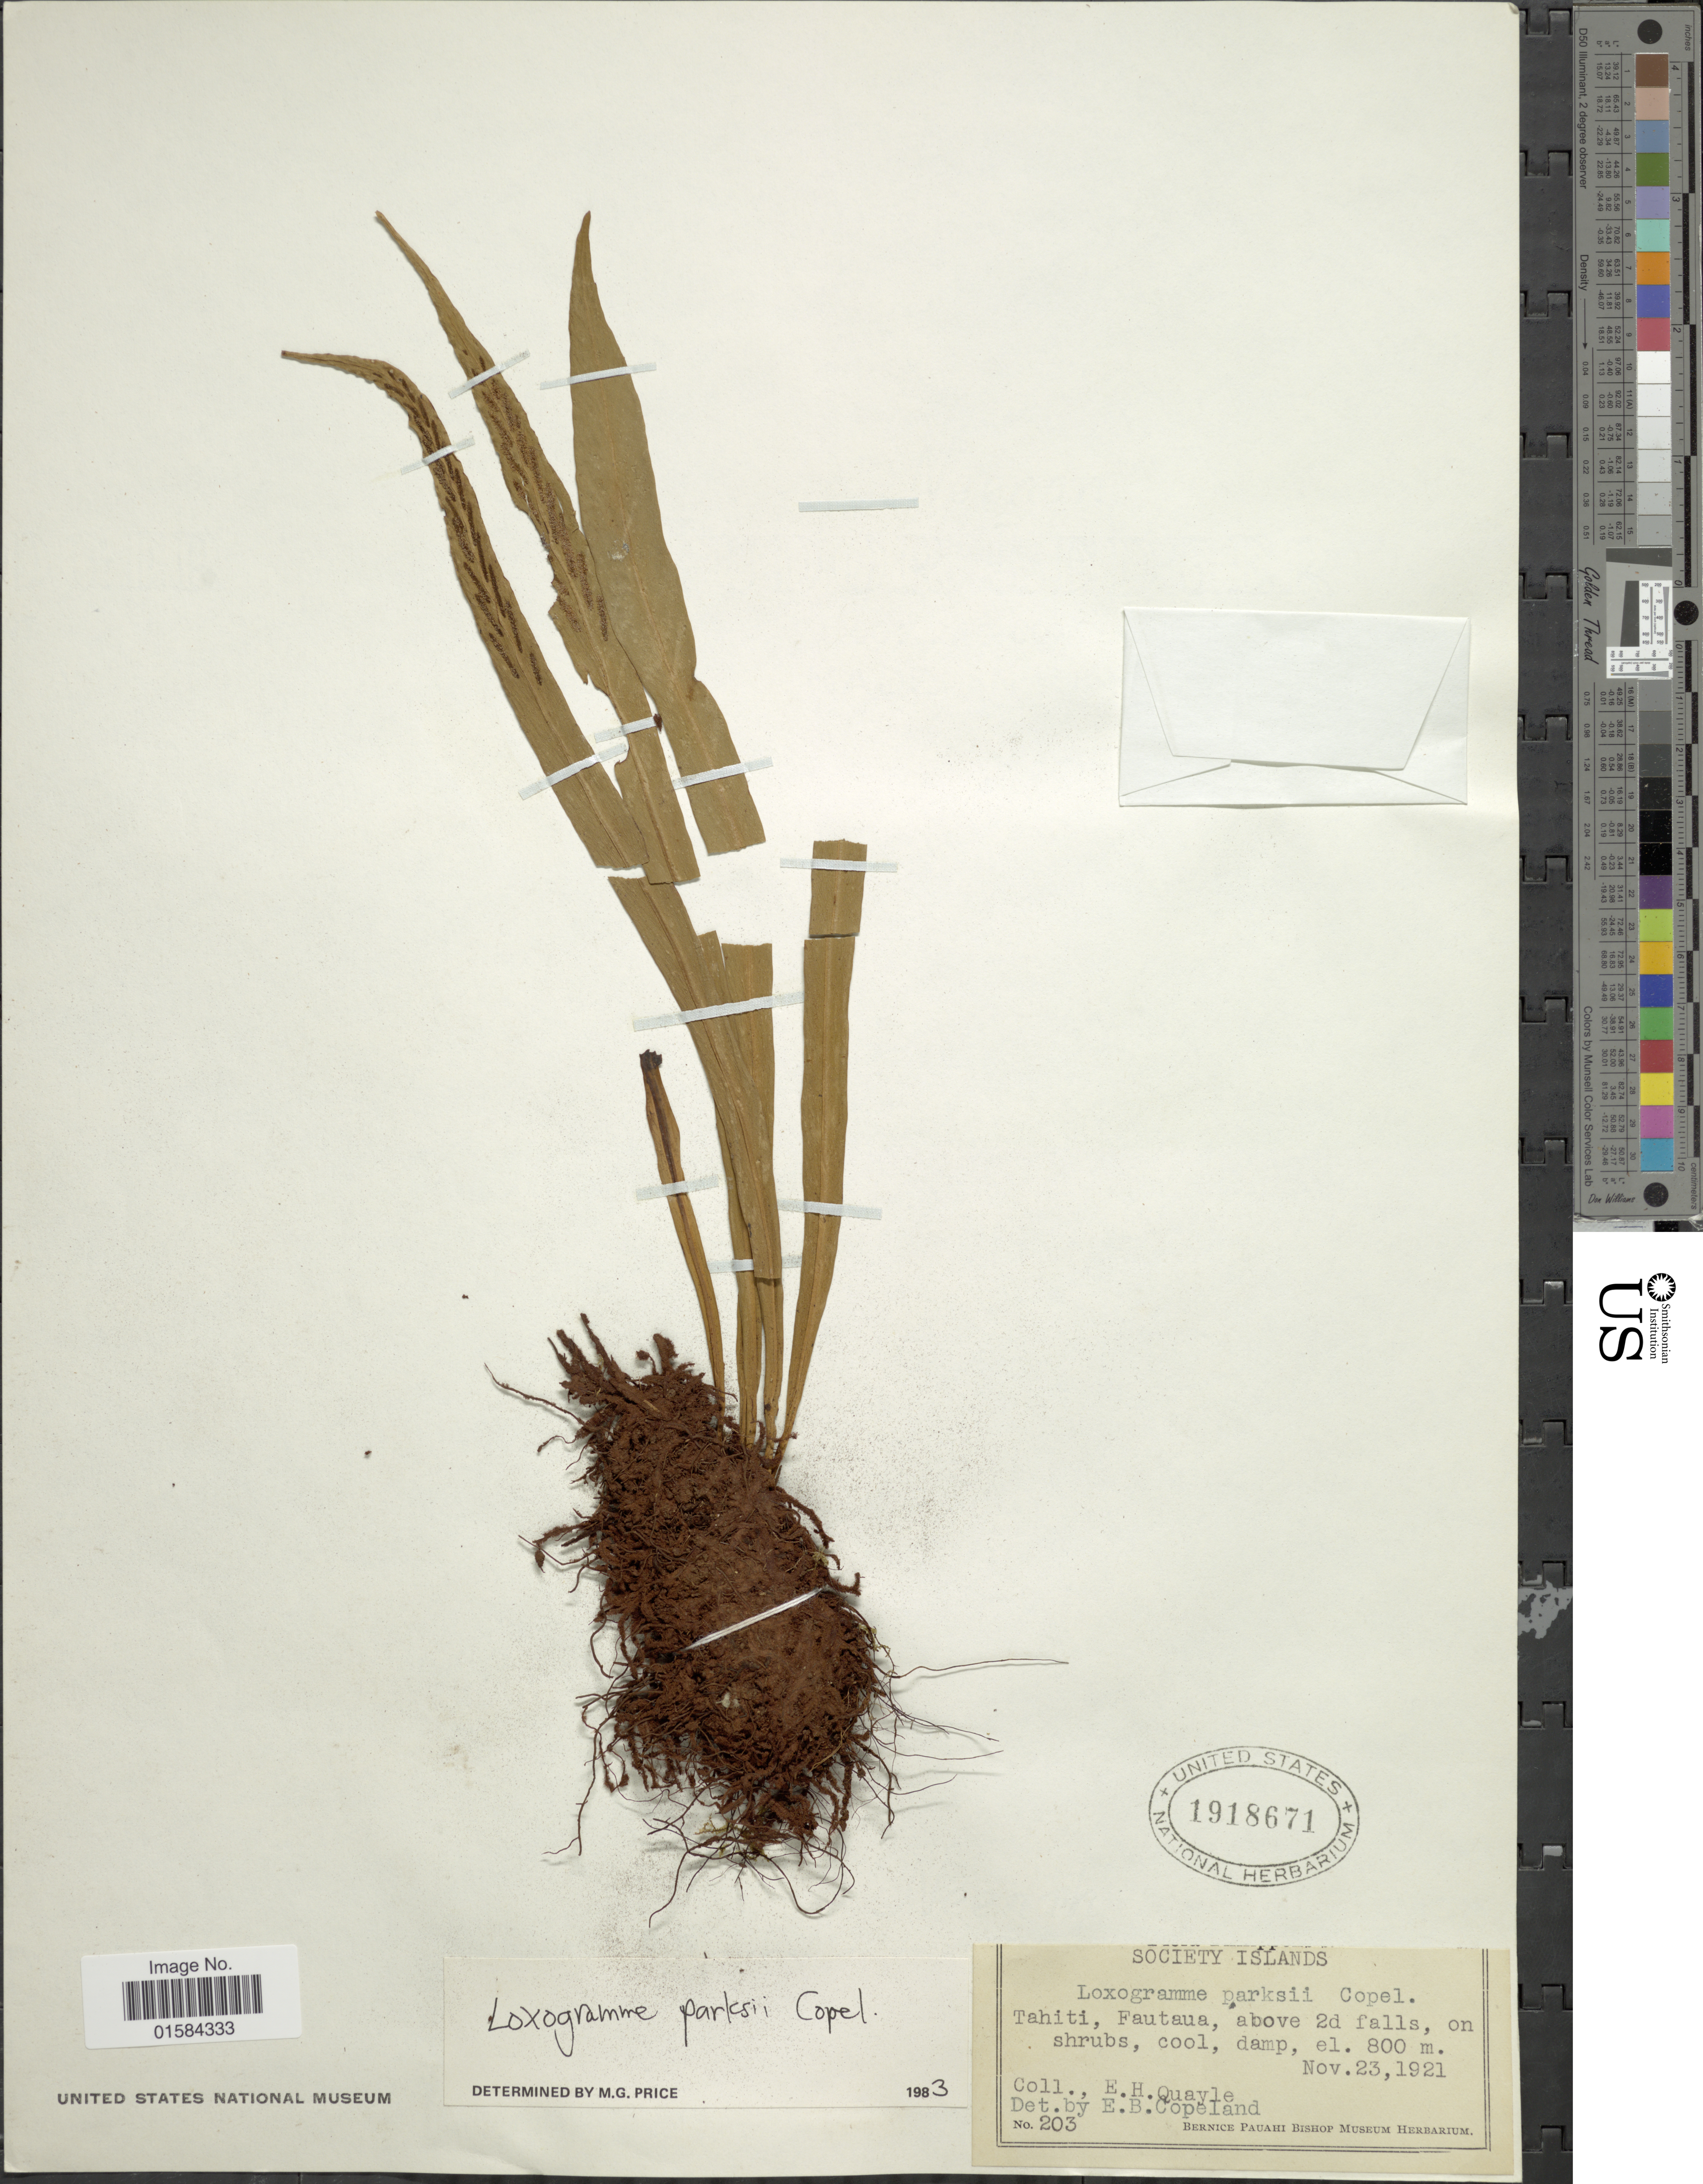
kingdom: Plantae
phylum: Tracheophyta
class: Polypodiopsida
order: Polypodiales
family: Polypodiaceae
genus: Loxogramme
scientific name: Loxogramme parksii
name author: Copel.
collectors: E. Quayle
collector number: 203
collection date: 1921-11-23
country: French Polynesia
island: Tahiti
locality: Society Islands, Tahiti, Fautaua, above 2d falls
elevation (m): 800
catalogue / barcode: US 1918671